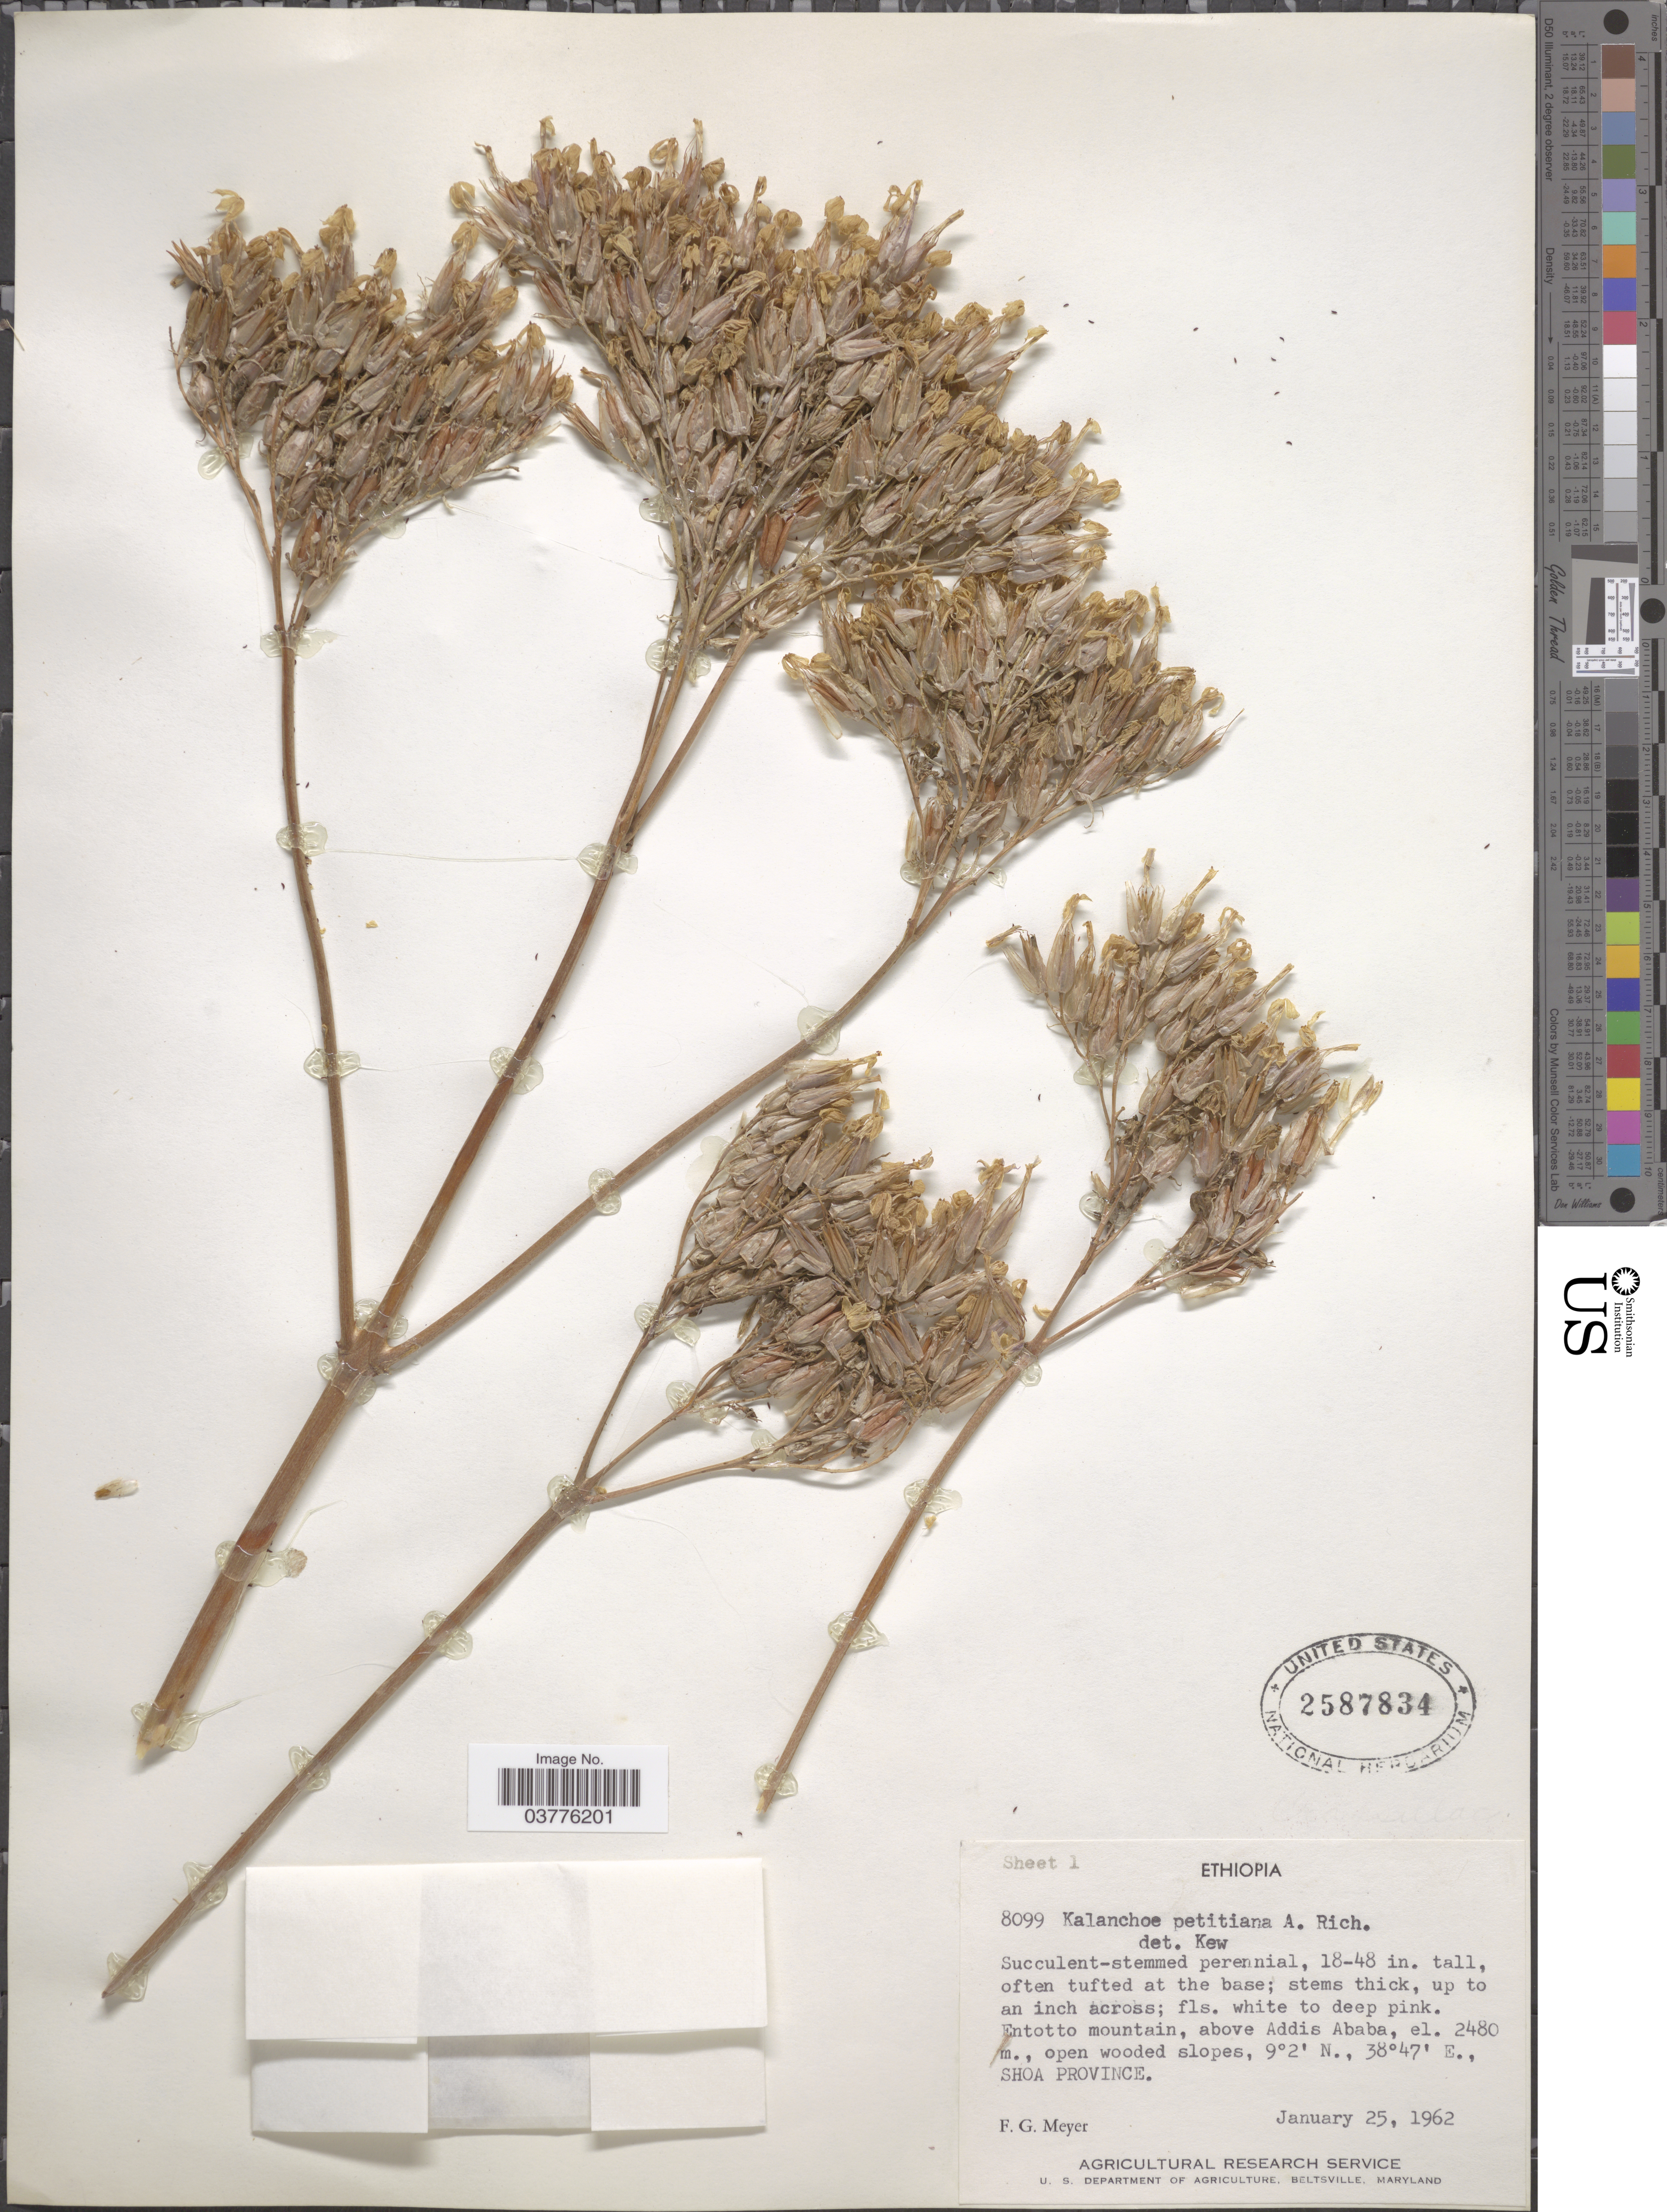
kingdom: Plantae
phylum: Tracheophyta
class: Magnoliopsida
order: Saxifragales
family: Crassulaceae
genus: Kalanchoe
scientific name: Kalanchoe petitiana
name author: A. Rich.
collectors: F. G. Meyer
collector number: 8099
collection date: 1962-01-25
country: Ethiopia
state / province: Addis Ababa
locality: Entotto mountain, above Addis Ababa. Shoa Province.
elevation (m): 2480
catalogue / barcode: US 2587834